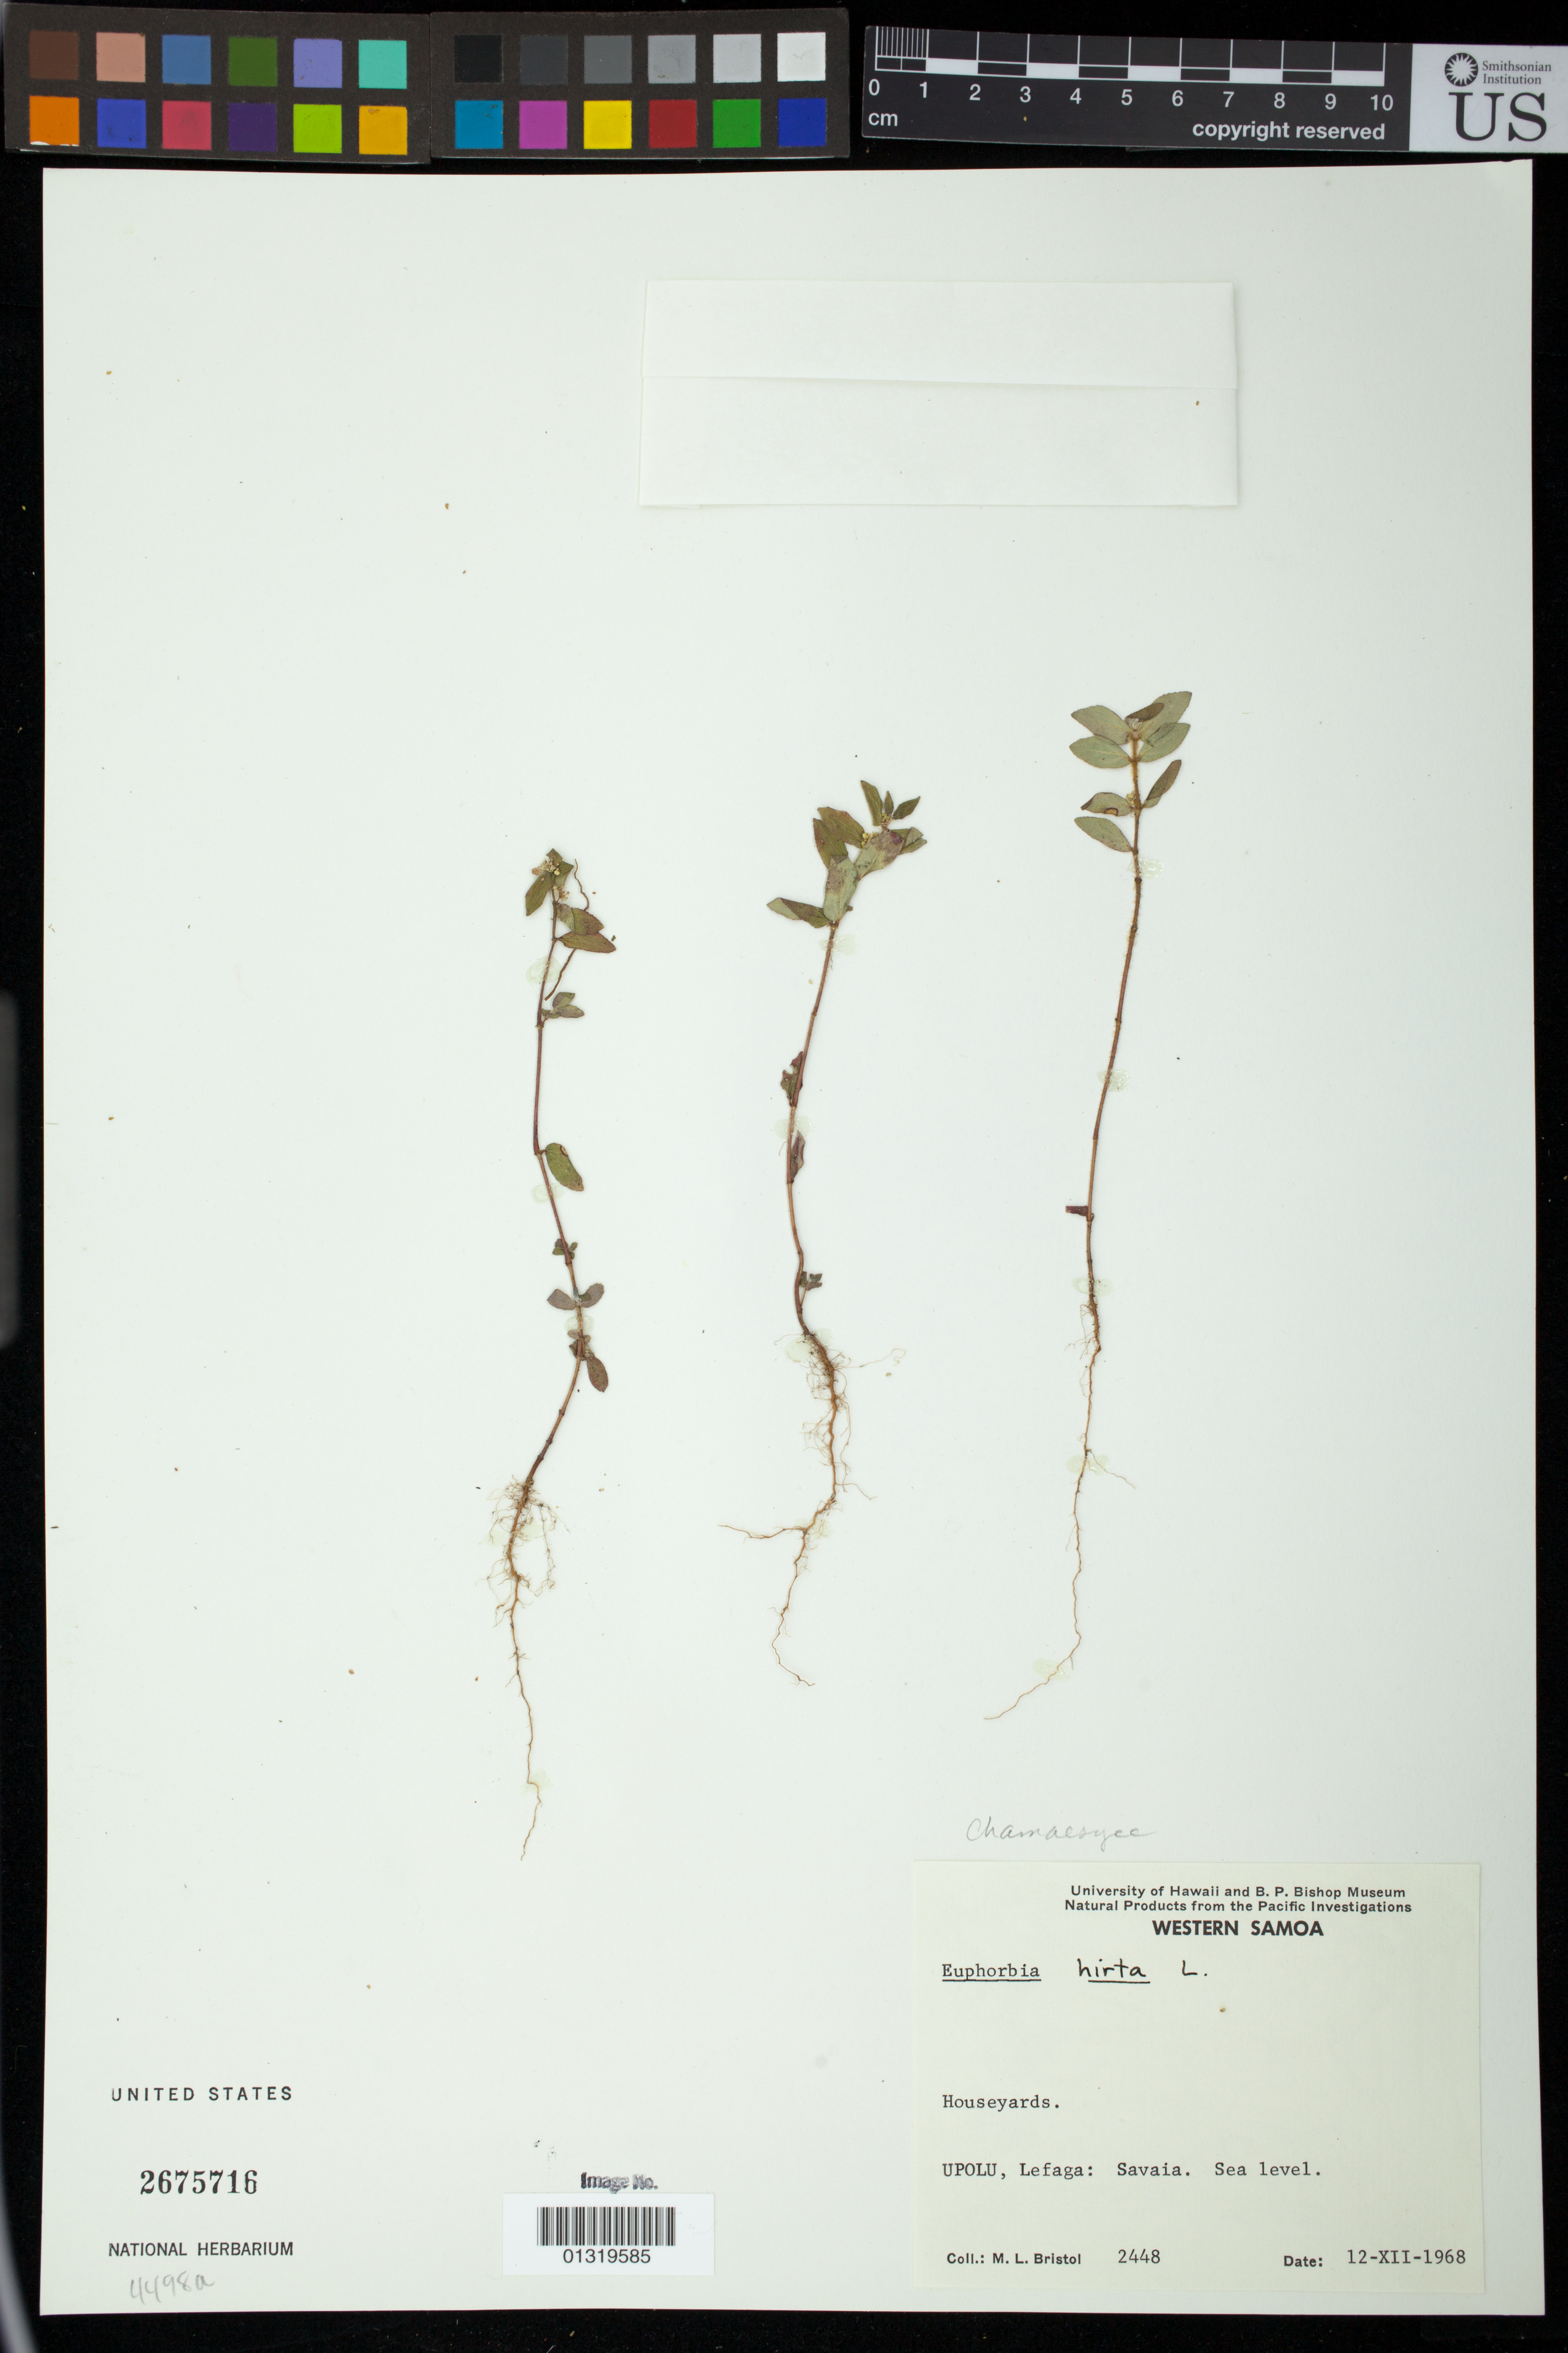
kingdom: Plantae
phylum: Tracheophyta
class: Magnoliopsida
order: Malpighiales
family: Euphorbiaceae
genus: Euphorbia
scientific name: Euphorbia hirta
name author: L.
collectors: M. L. Bristol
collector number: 2448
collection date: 1968-12-12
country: Samoa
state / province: A'ana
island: Upolu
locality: Upolu, Lefaga: Savaia; Houseyards.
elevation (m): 0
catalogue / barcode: US 2675716